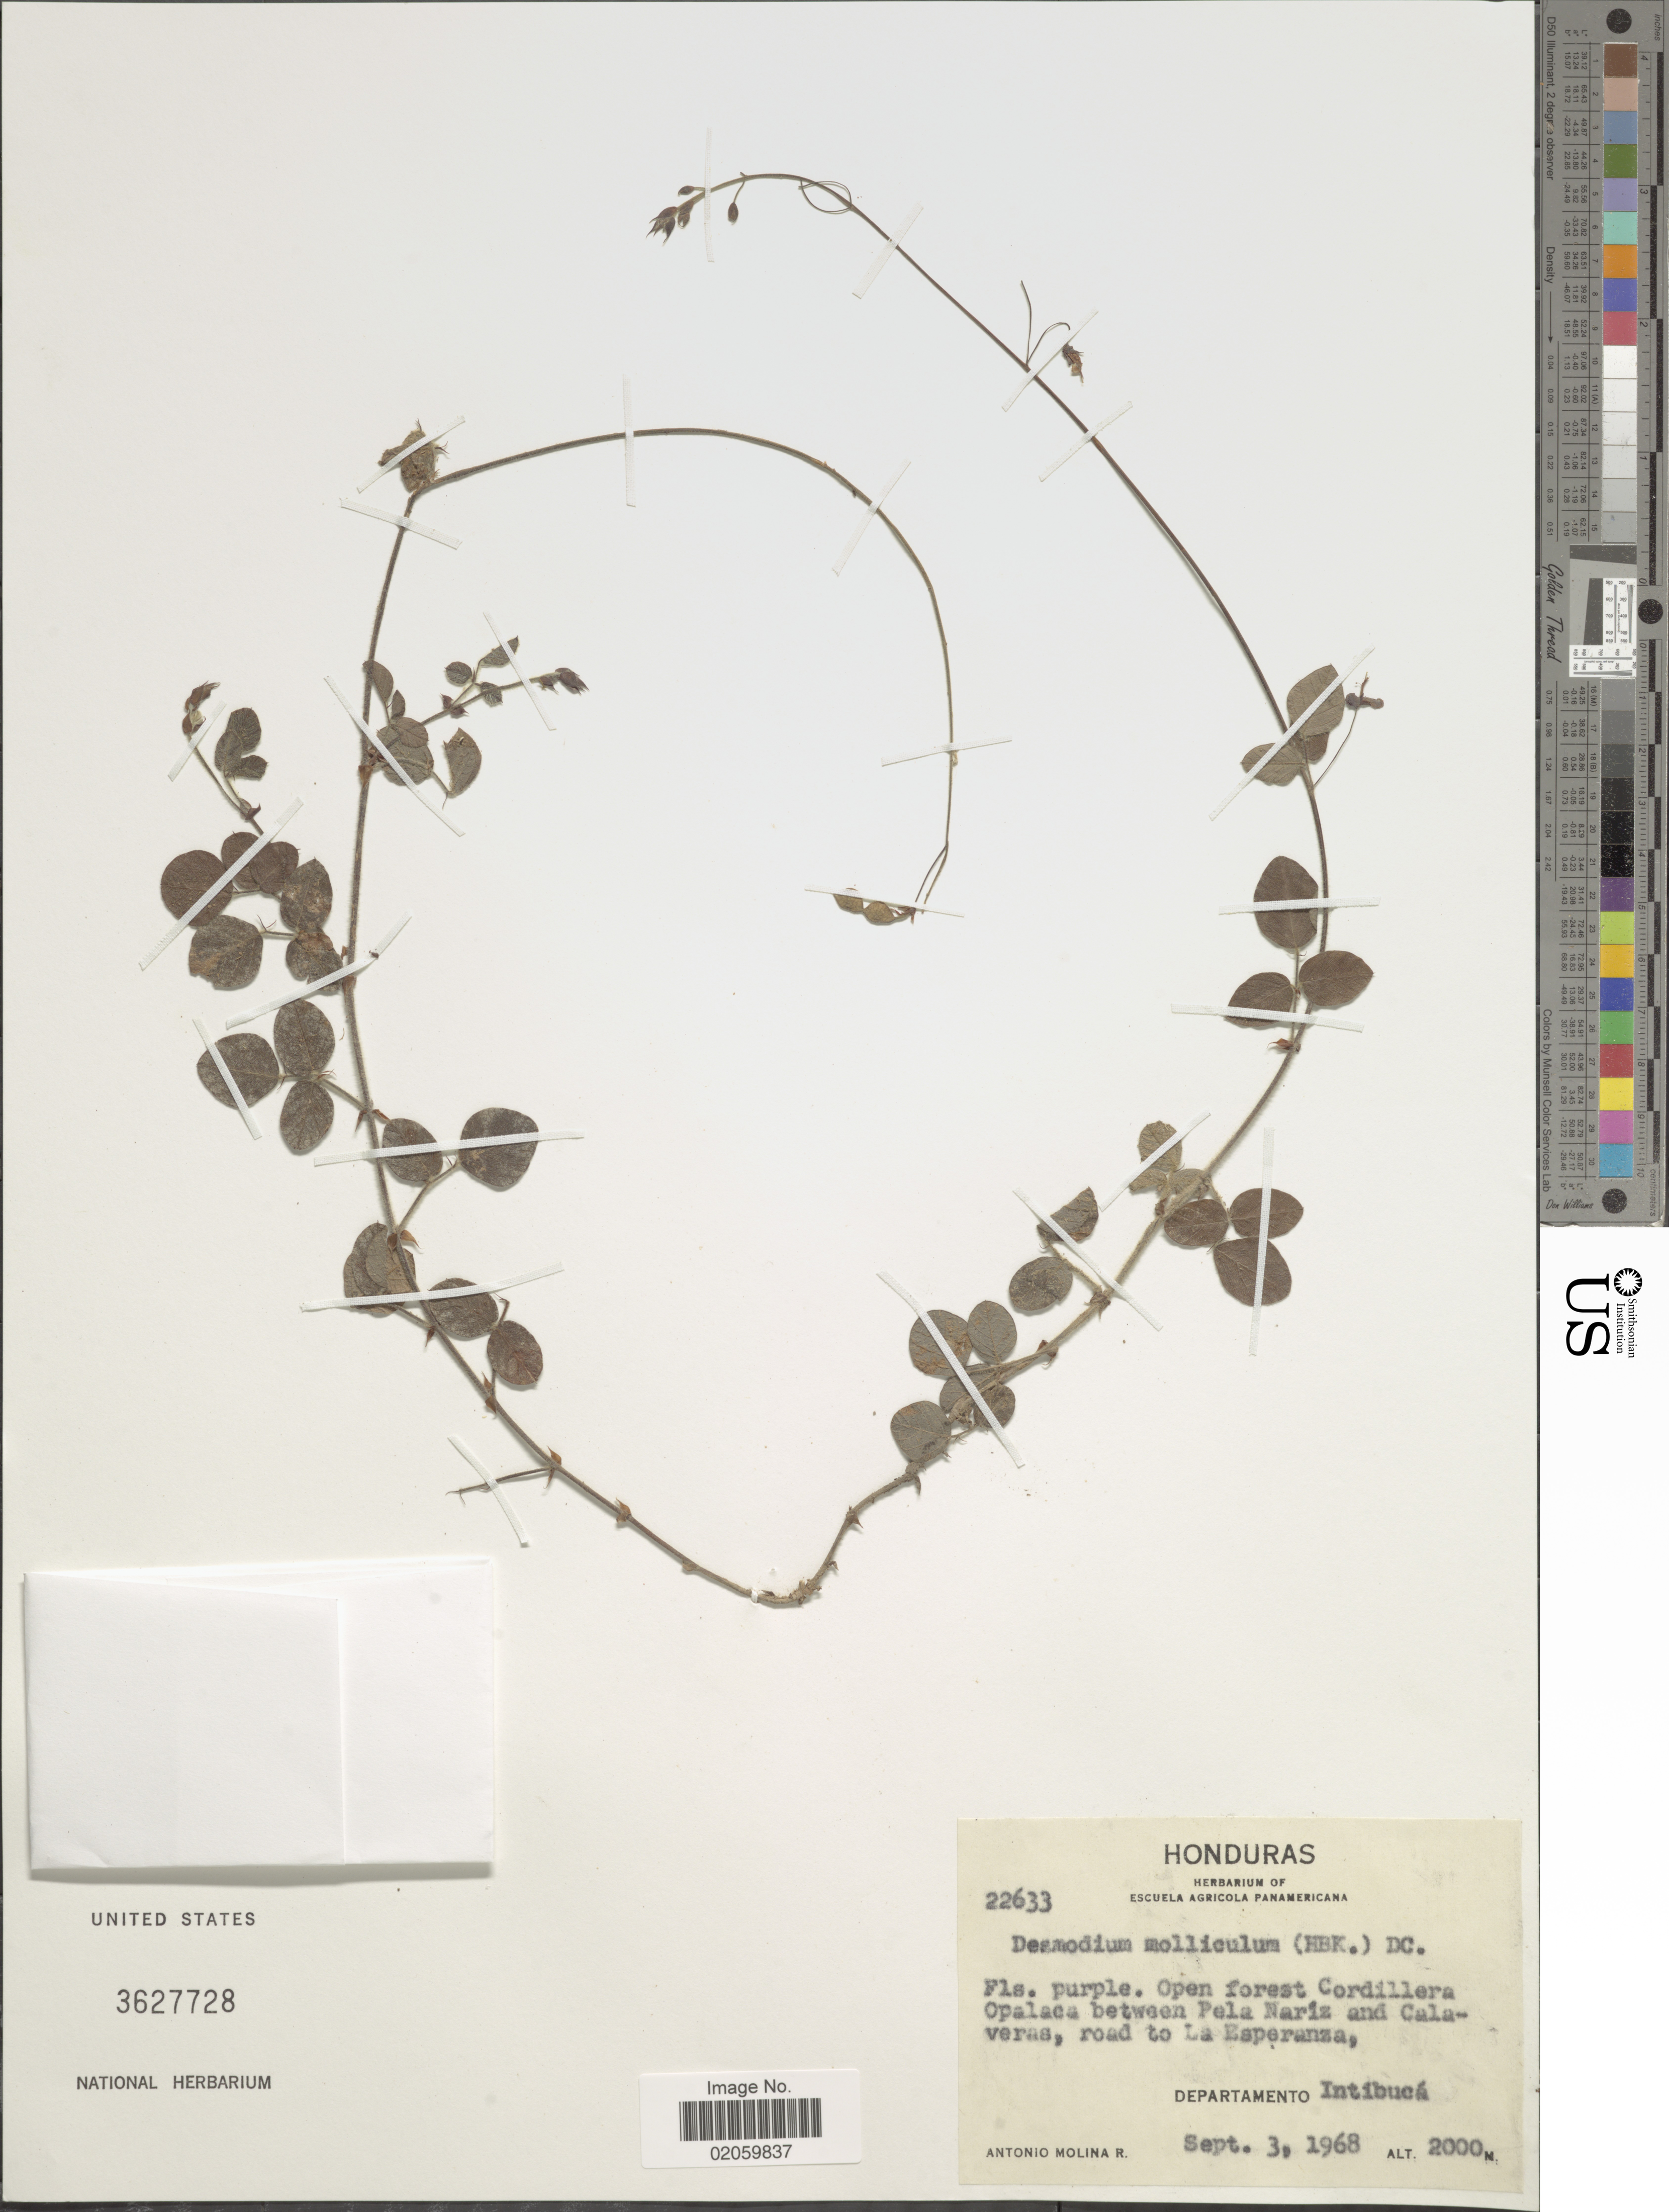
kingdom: Plantae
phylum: Tracheophyta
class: Magnoliopsida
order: Fabales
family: Fabaceae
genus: Desmodium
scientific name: Desmodium molliculum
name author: (Kunth) DC.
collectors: A. Molina R.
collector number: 22633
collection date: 1968-09-03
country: Honduras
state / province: Intibuca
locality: Open forest Cordillera Opalaca between Pela Nariz and Calaveras, road to la Esperanza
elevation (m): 2000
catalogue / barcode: US 3627728